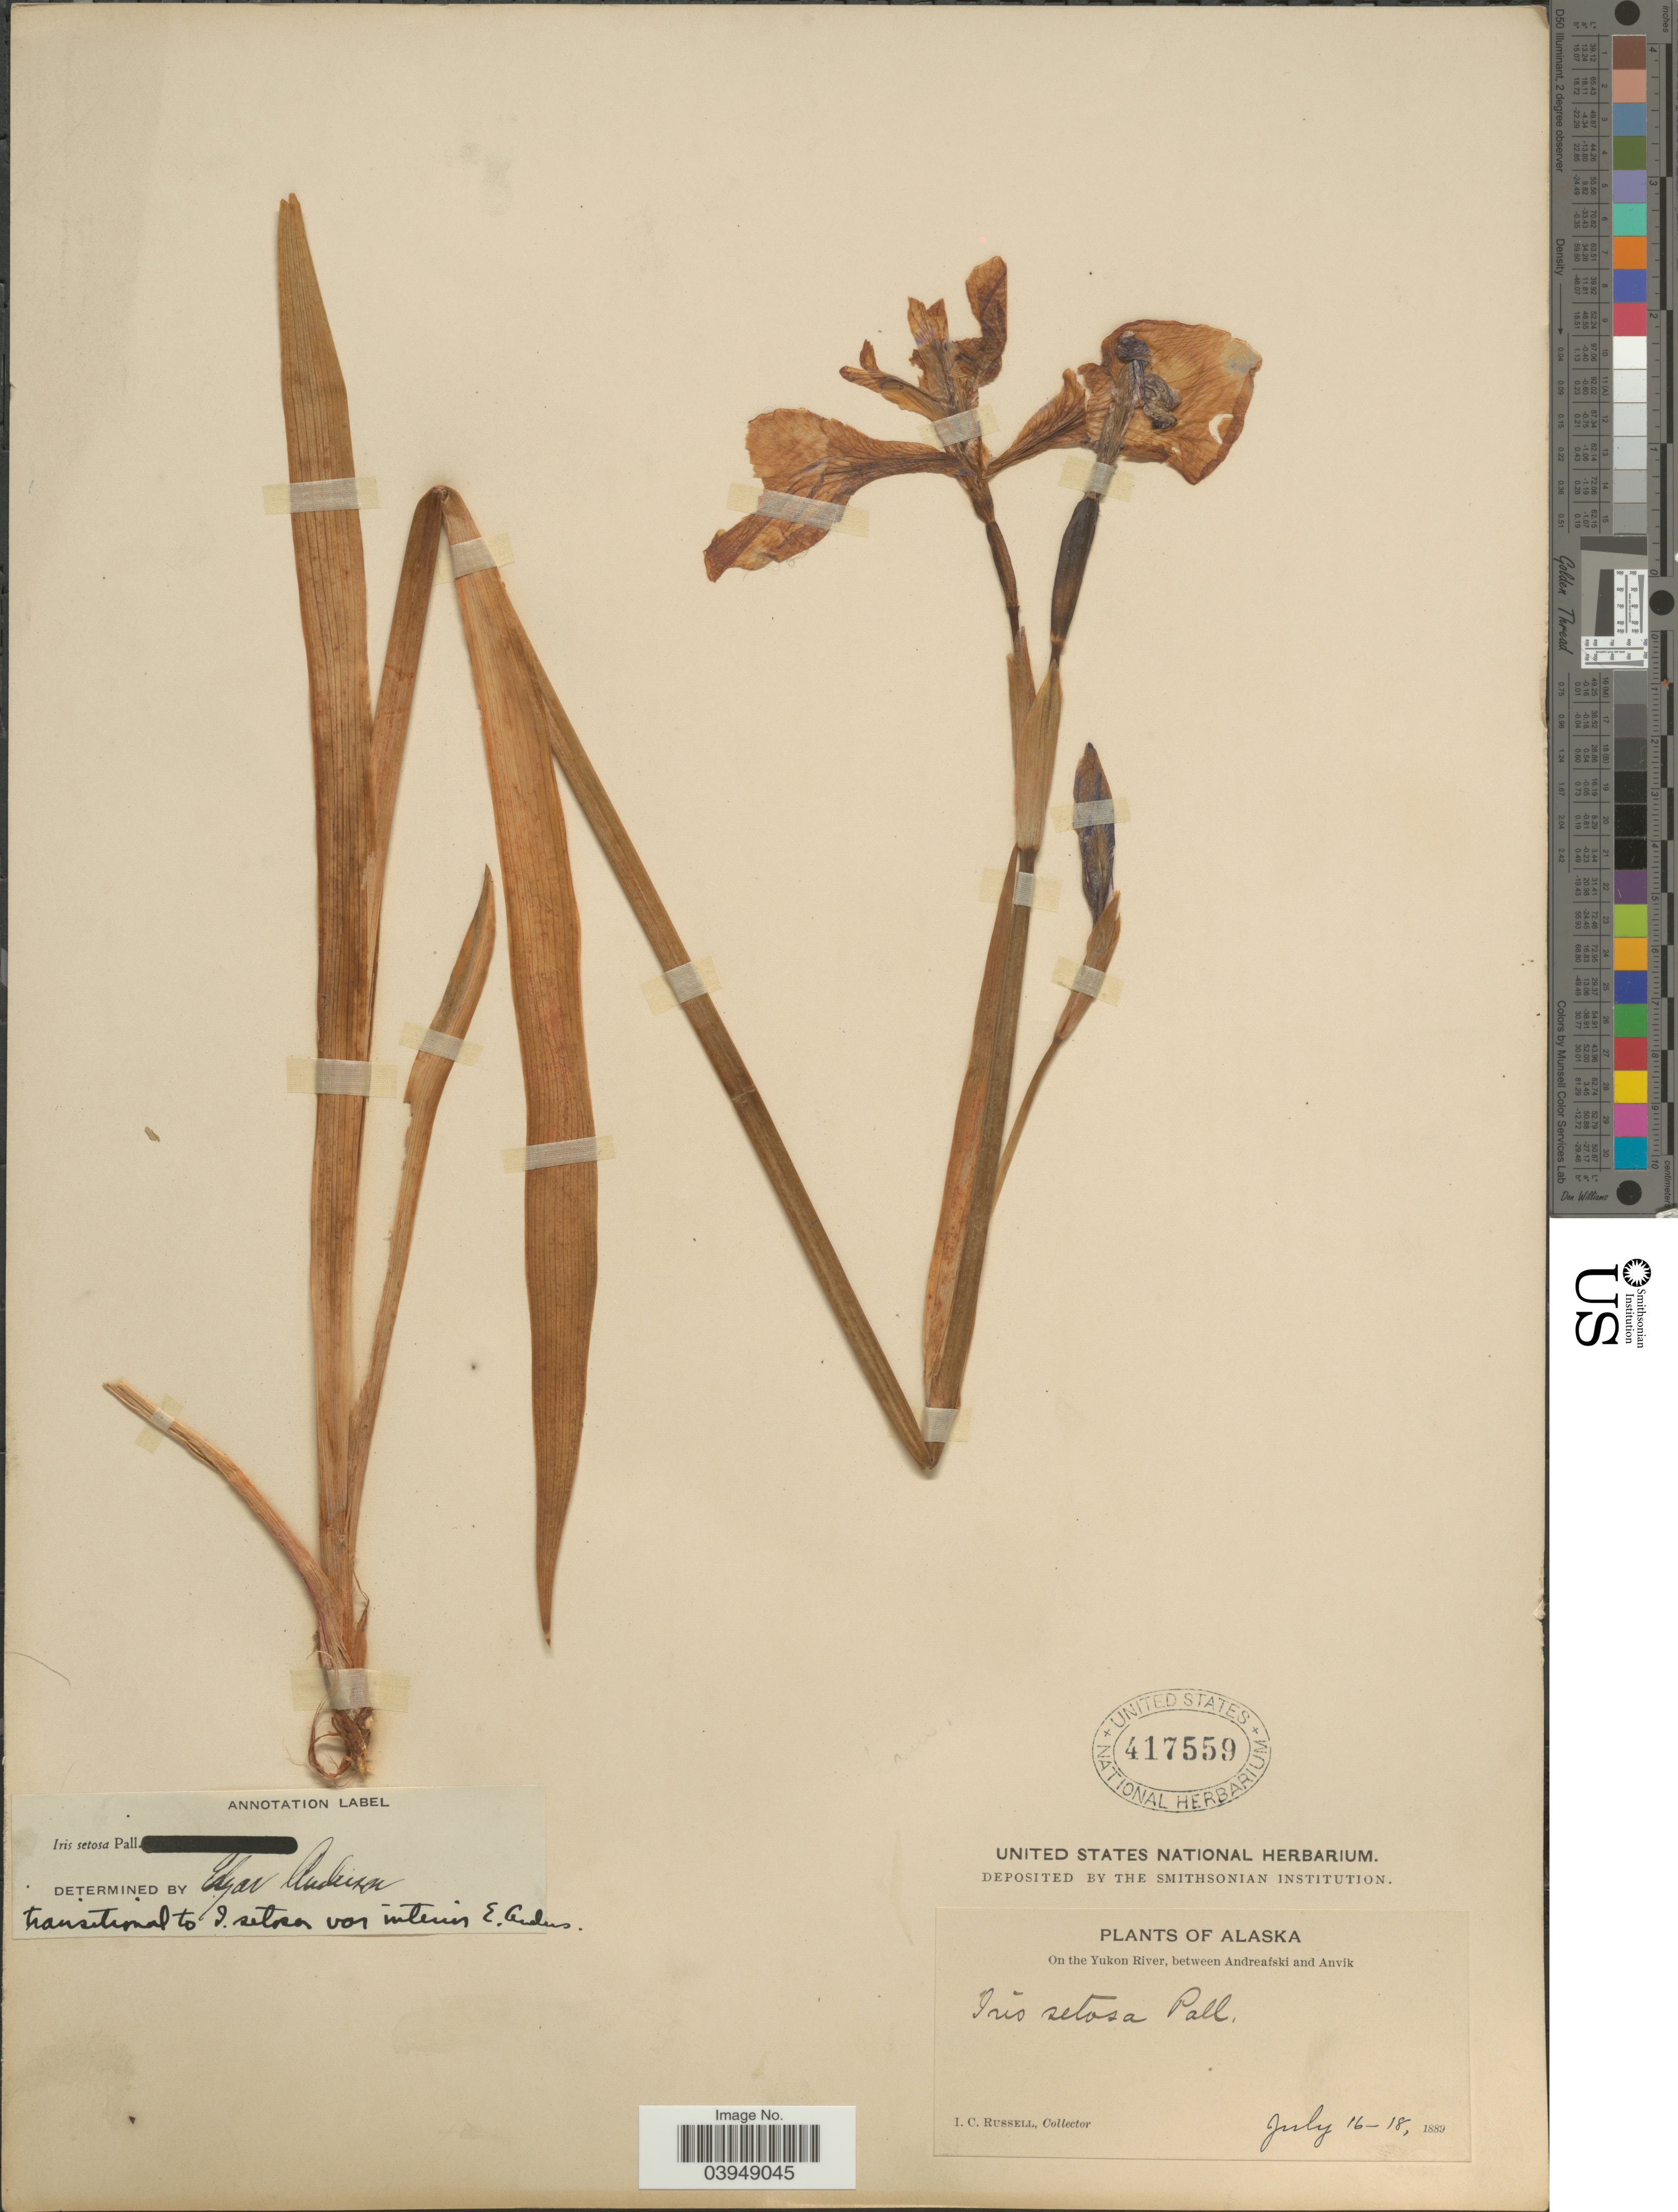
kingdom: Plantae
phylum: Tracheophyta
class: Liliopsida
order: Asparagales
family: Iridaceae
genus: Iris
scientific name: Iris setosa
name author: Pall. ex Link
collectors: I. C. Russell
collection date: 1889-07-16/1889-07-18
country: United States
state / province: Alaska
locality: On the Yukon River, between Andreafski and Anvik.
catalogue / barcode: US 417559